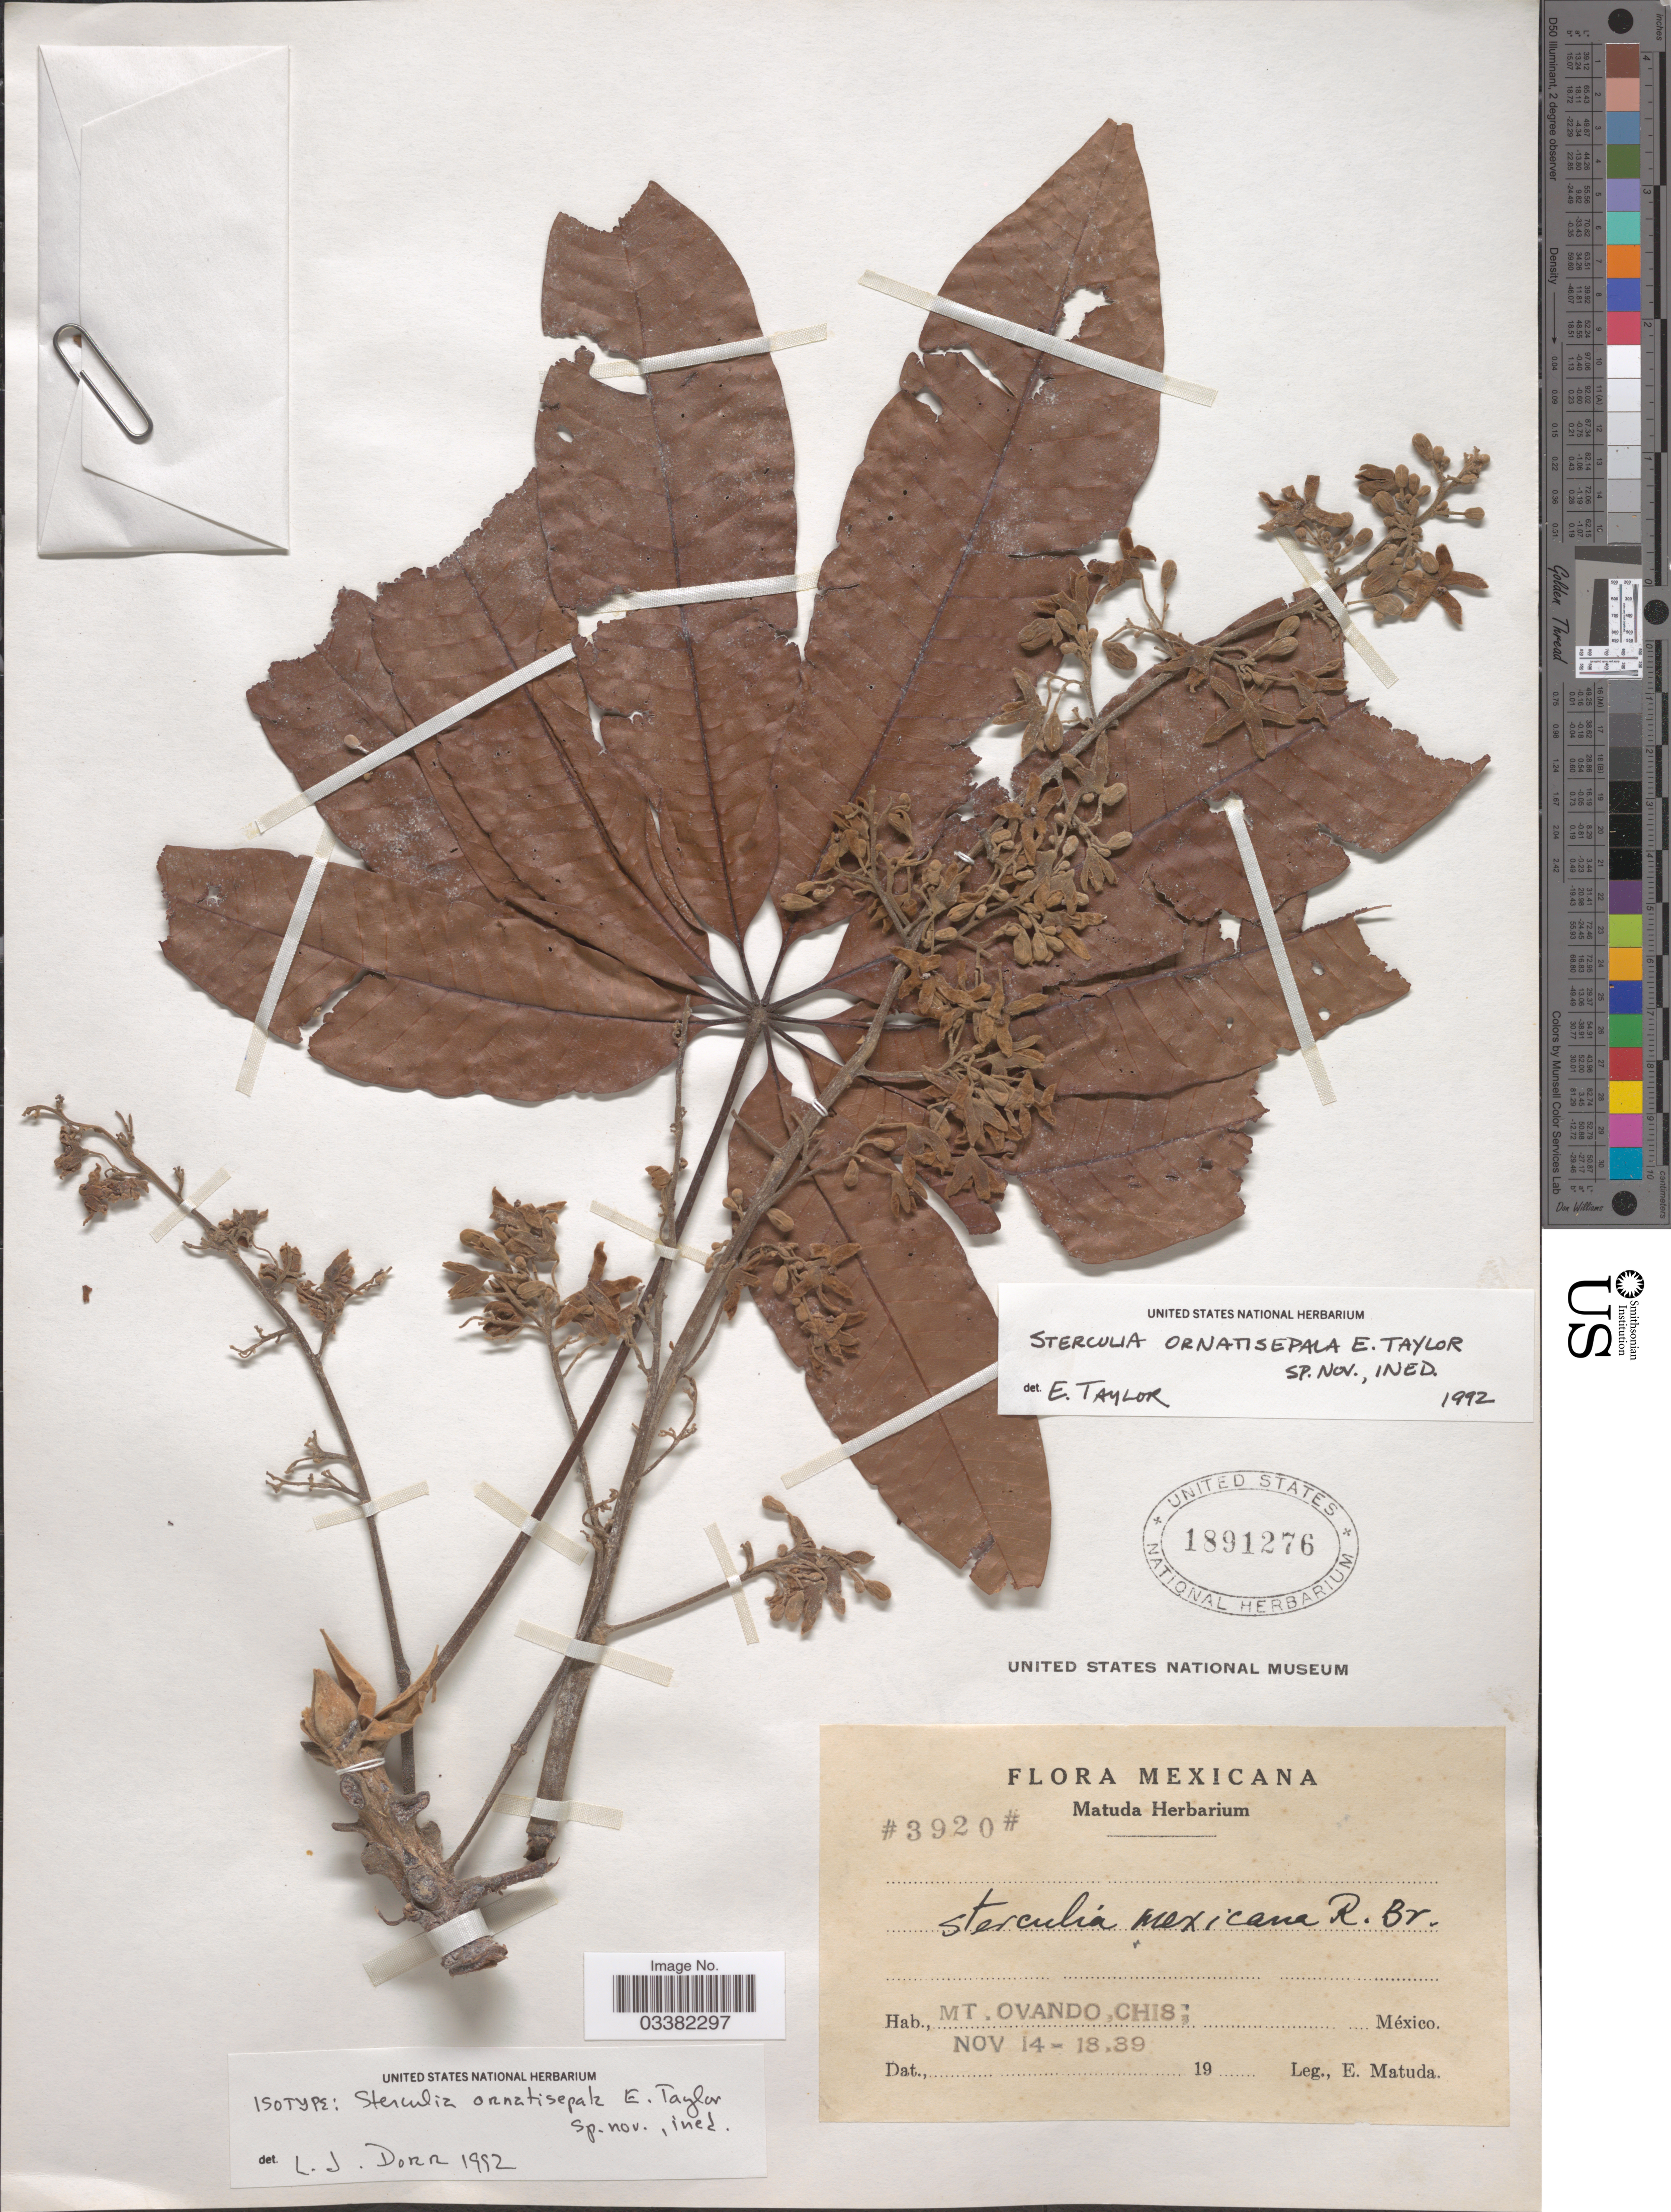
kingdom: Plantae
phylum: Tracheophyta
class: Magnoliopsida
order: Malvales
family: Malvaceae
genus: Sterculia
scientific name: Sterculia ornatisepala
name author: E.L. Taylor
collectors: E. Matuda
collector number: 3920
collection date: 1939-11-14/1939-11-18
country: Mexico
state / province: Chiapas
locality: Mt. Ovando.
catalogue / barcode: US 1891276